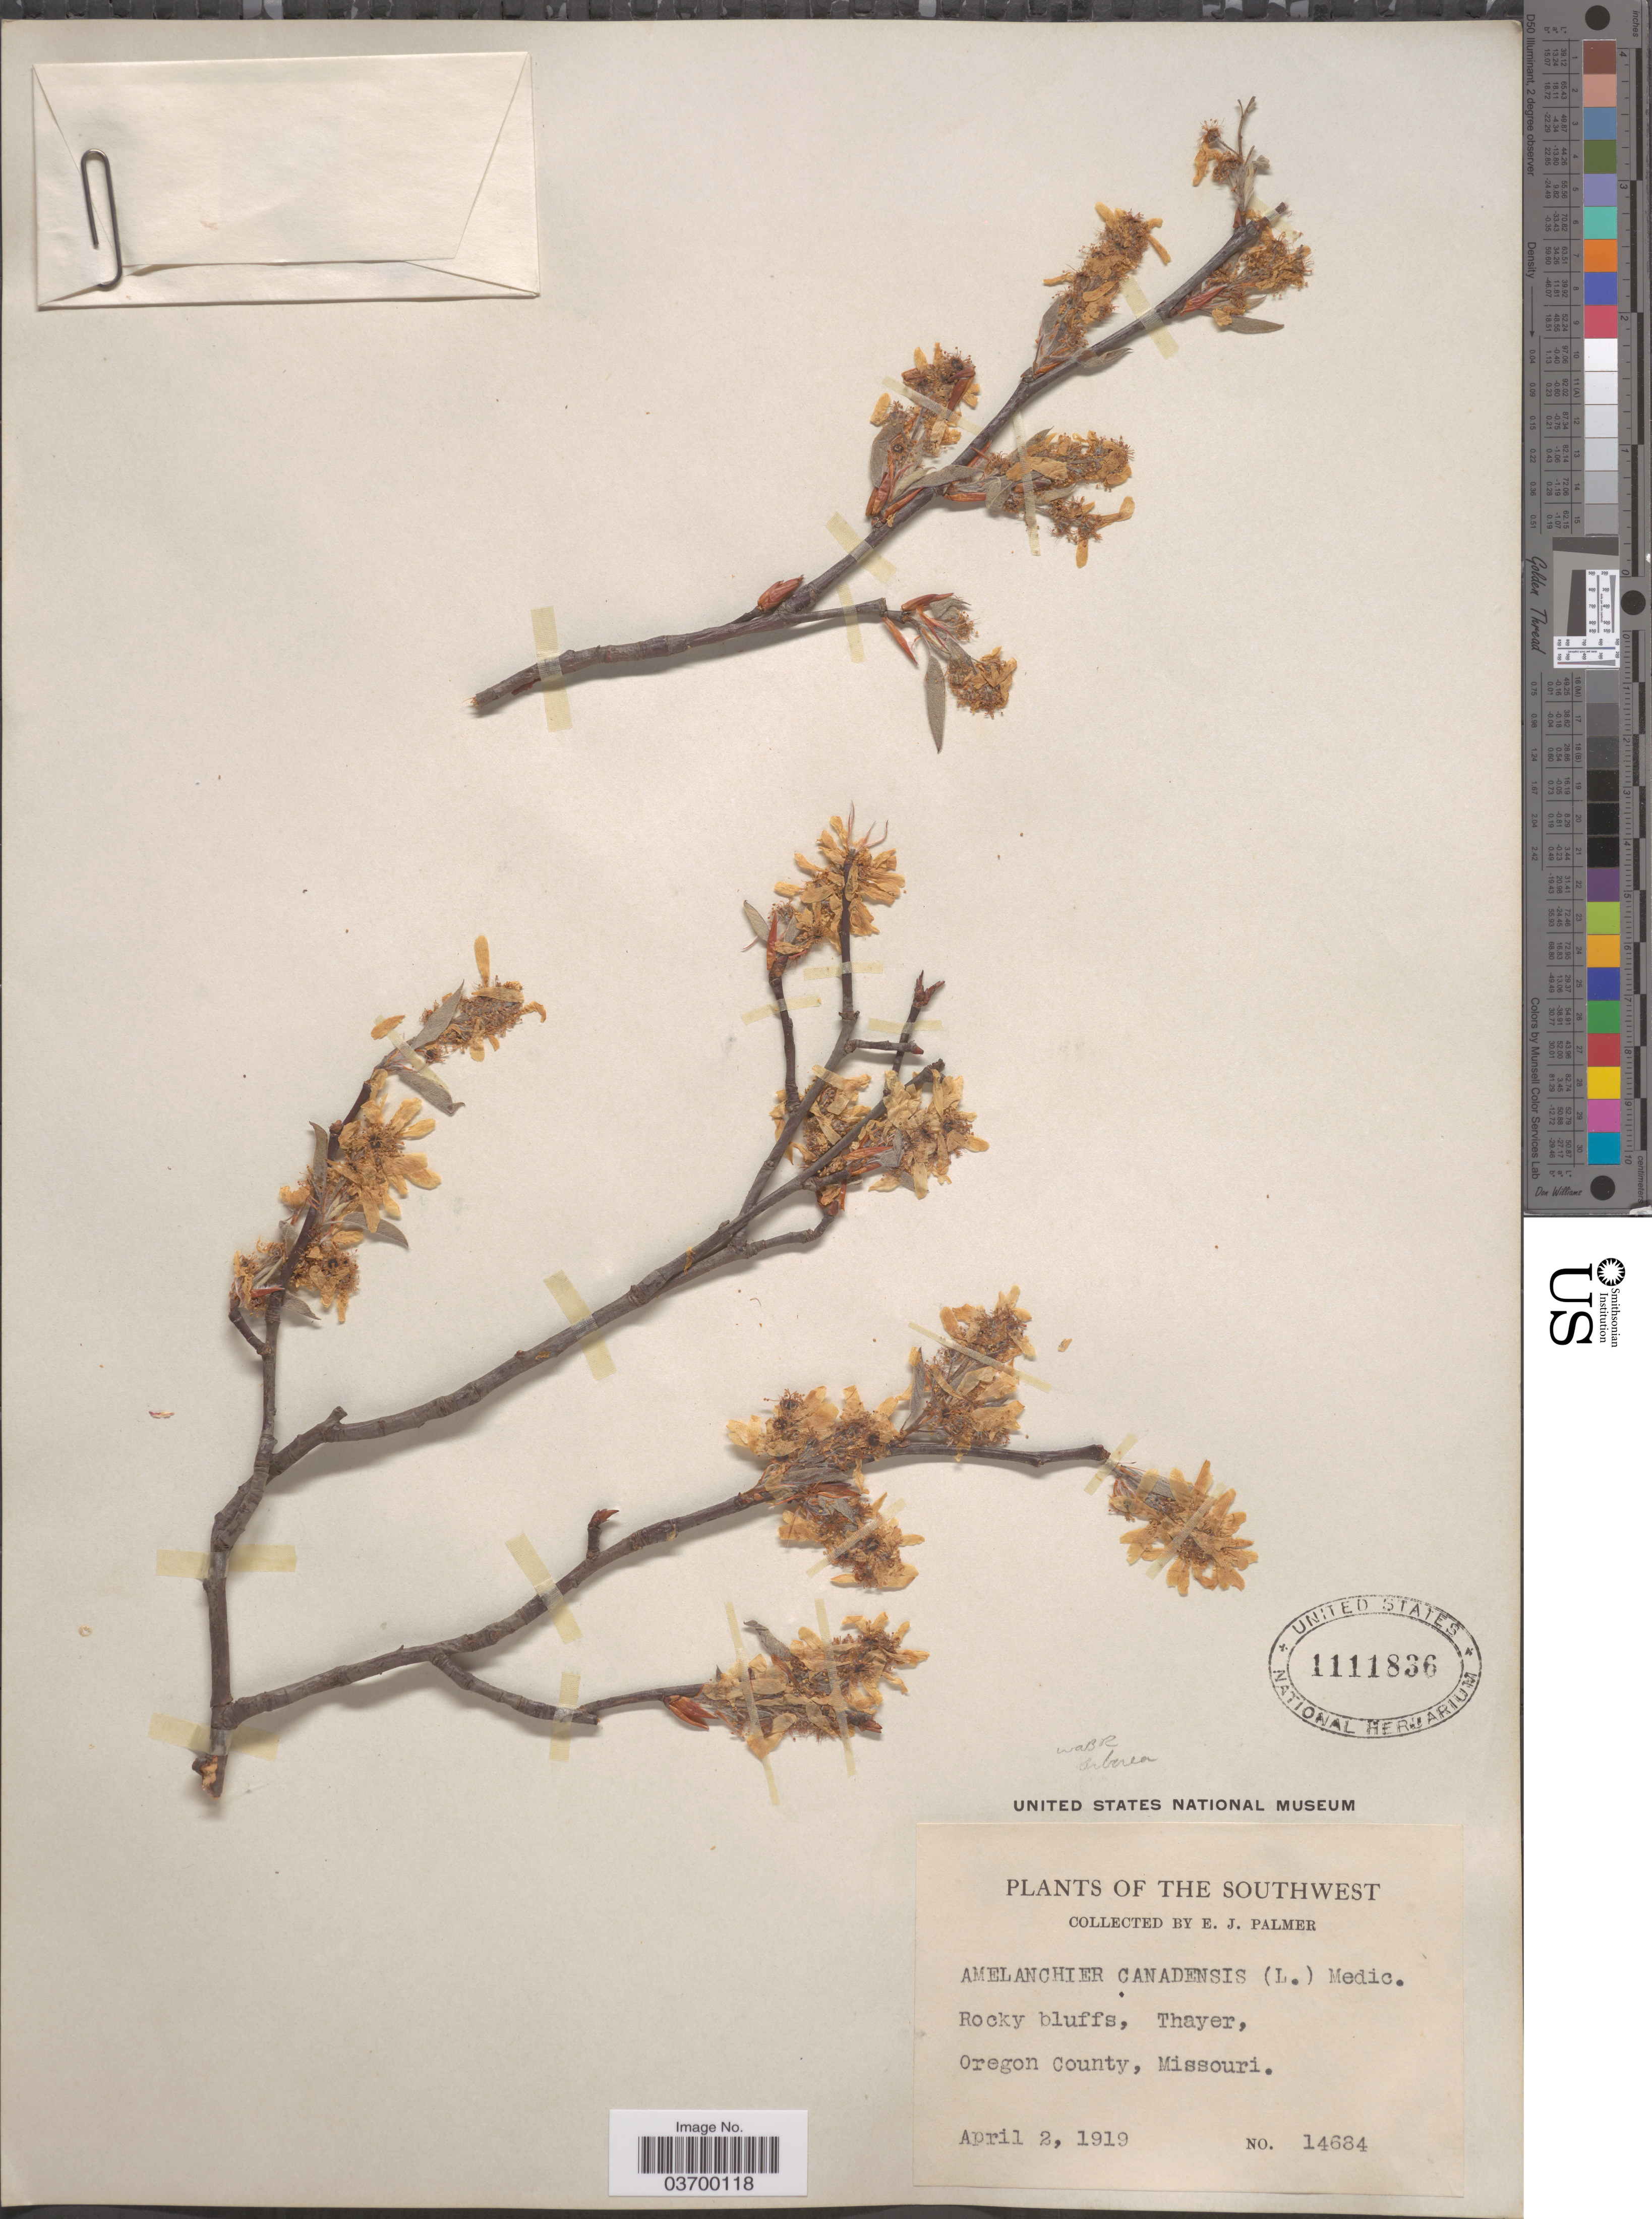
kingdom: Plantae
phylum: Tracheophyta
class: Magnoliopsida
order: Rosales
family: Rosaceae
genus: Amelanchier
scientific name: Amelanchier arborea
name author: (F. Michx.) Fernald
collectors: E. J. Palmer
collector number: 14684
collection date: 1919-04-02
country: United States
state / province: Missouri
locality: The Southwest. Rocky bluffs, Thayer, Oregon County.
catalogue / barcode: US 1111836